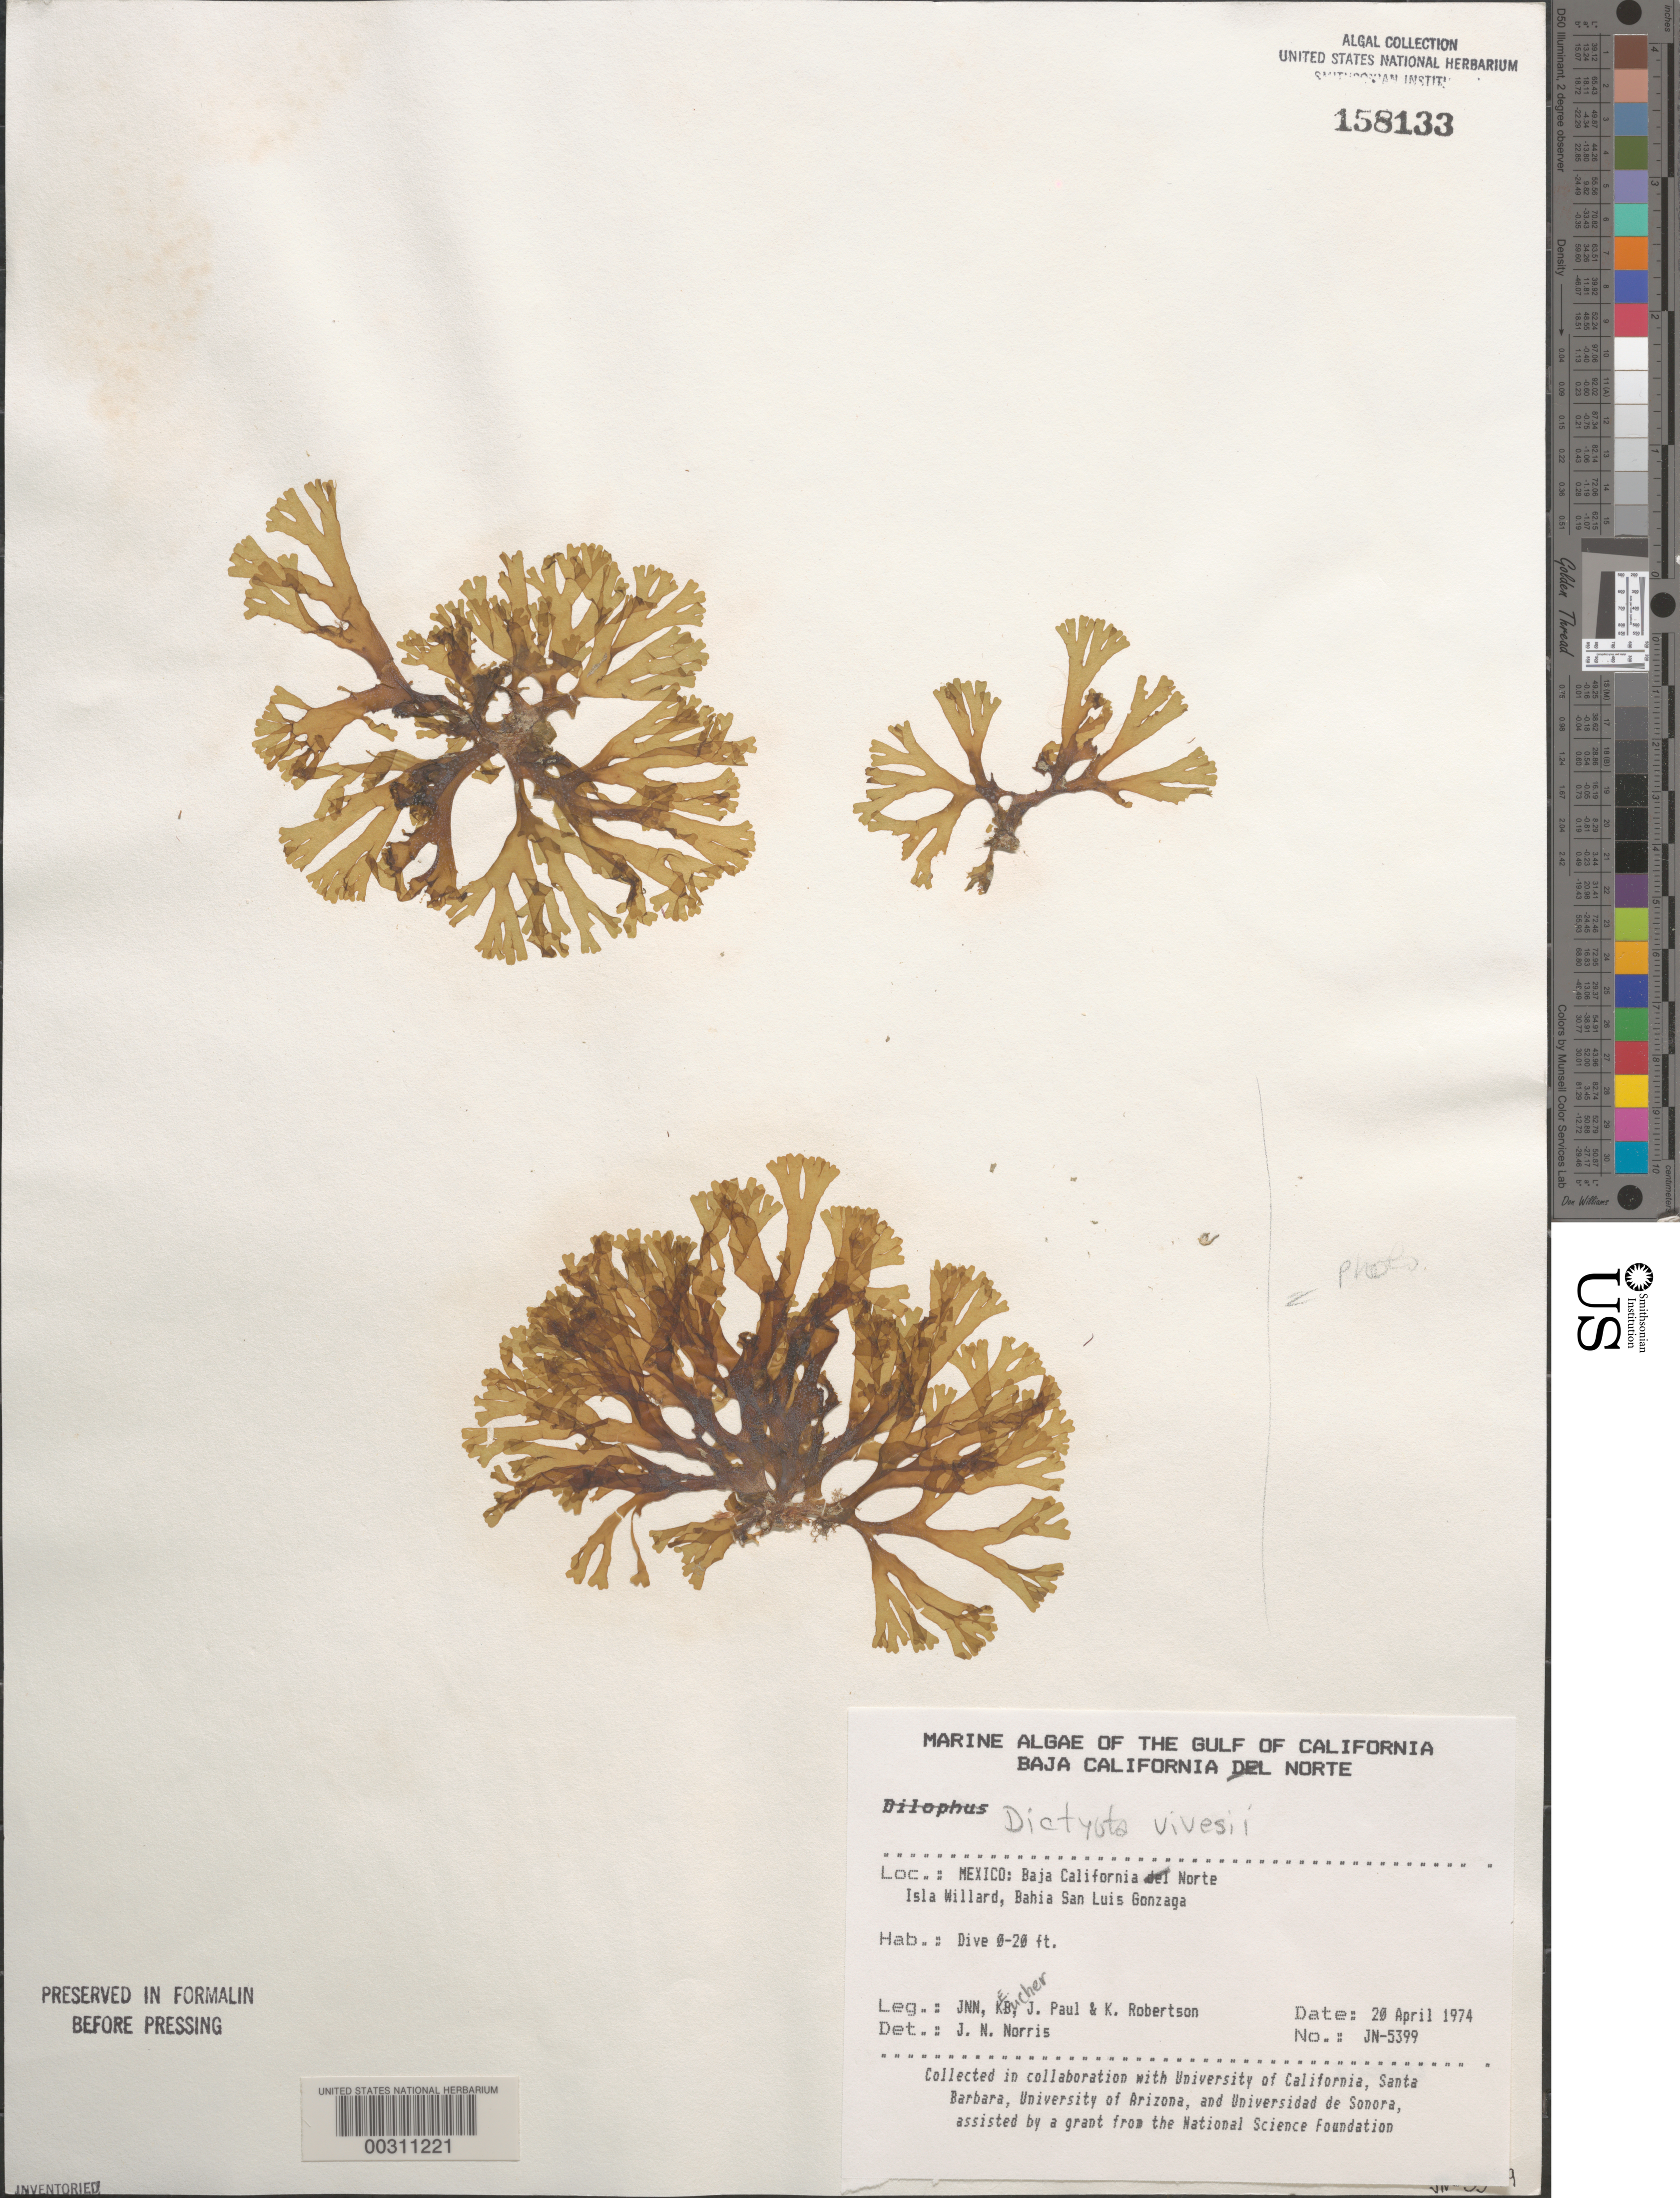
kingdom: Chromista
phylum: Ochrophyta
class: Phaeophyceae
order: Dictyotales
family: Dictyotaceae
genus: Dilophus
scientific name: Dilophus sp.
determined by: Norris, James N.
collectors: J. N. Norris, K. E. Bucher, J. Paul & K. Robertson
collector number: JN-5399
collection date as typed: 20 Apr 1974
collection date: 1974-04-20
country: Mexico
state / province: Baja California Norte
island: Isla Willard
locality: Bahia San Luis Gonzaga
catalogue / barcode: US 158133